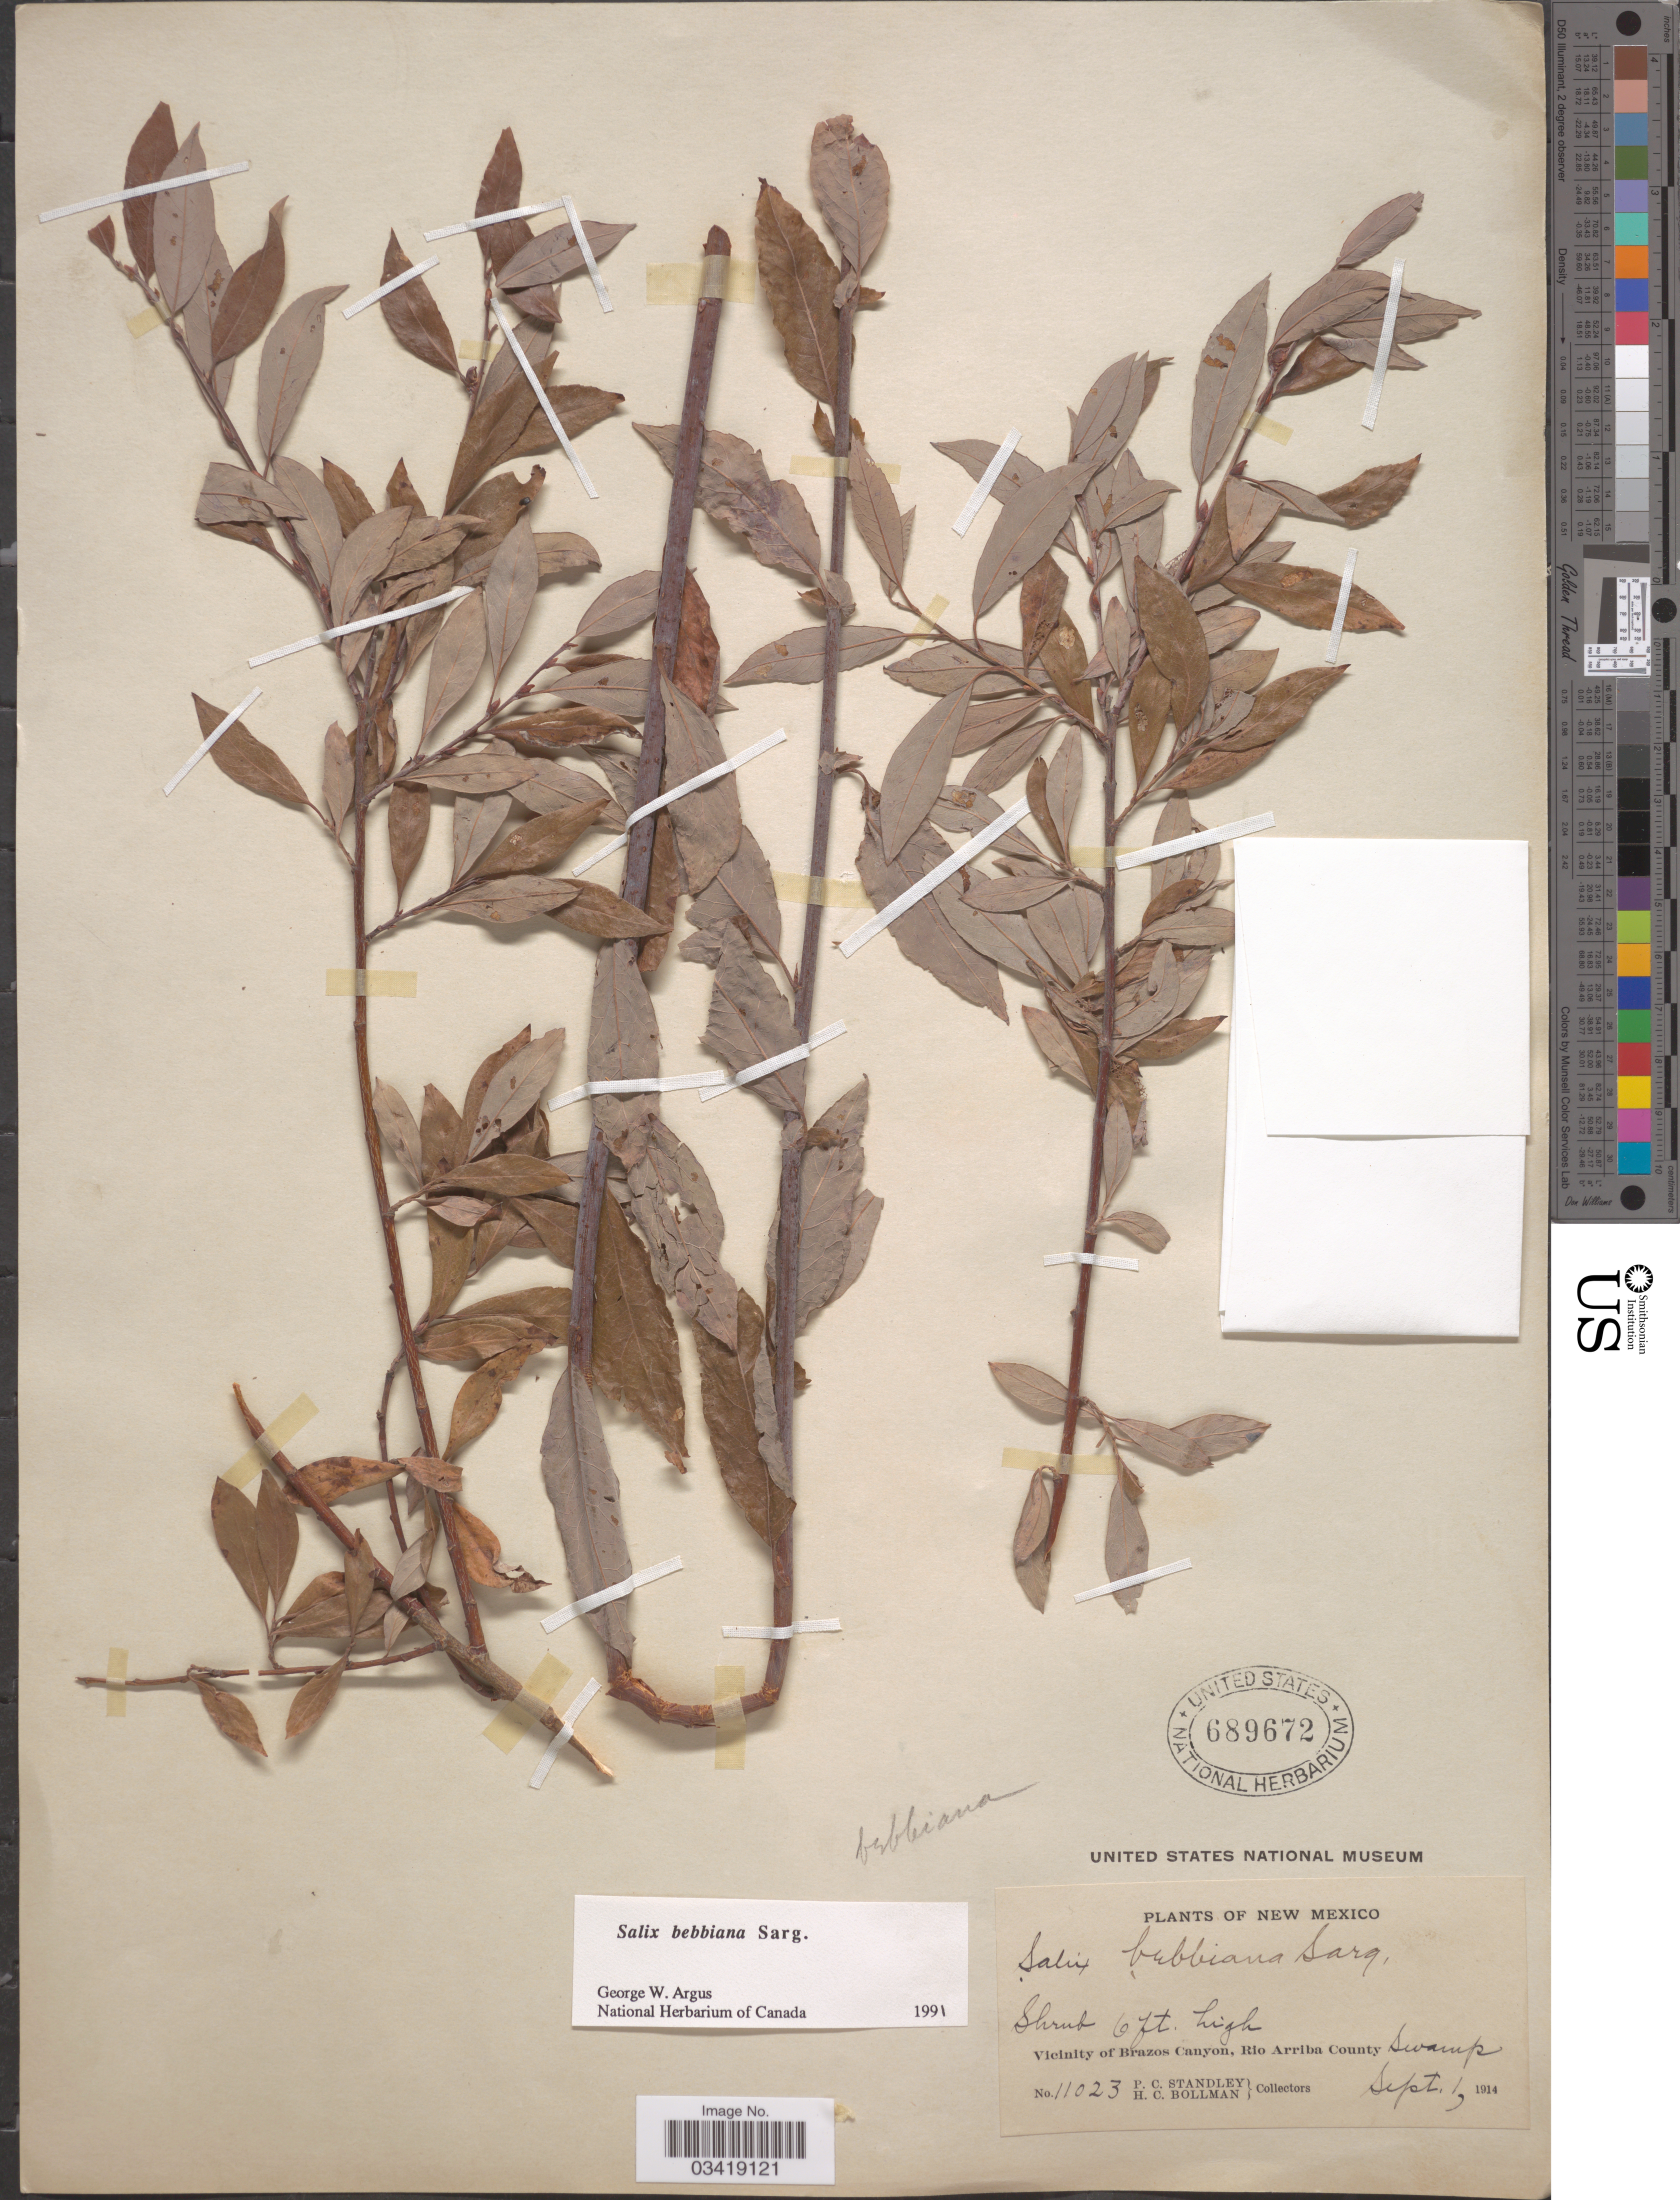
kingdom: Plantae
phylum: Tracheophyta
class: Magnoliopsida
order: Malpighiales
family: Salicaceae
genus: Salix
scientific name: Salix bebbiana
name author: Sarg.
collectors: P. C. Standley & H. C. Bollman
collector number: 11023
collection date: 1914-09-01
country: United States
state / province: New Mexico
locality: Vicinity of Brazos Canyon, Rio Arriba County.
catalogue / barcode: US 689672